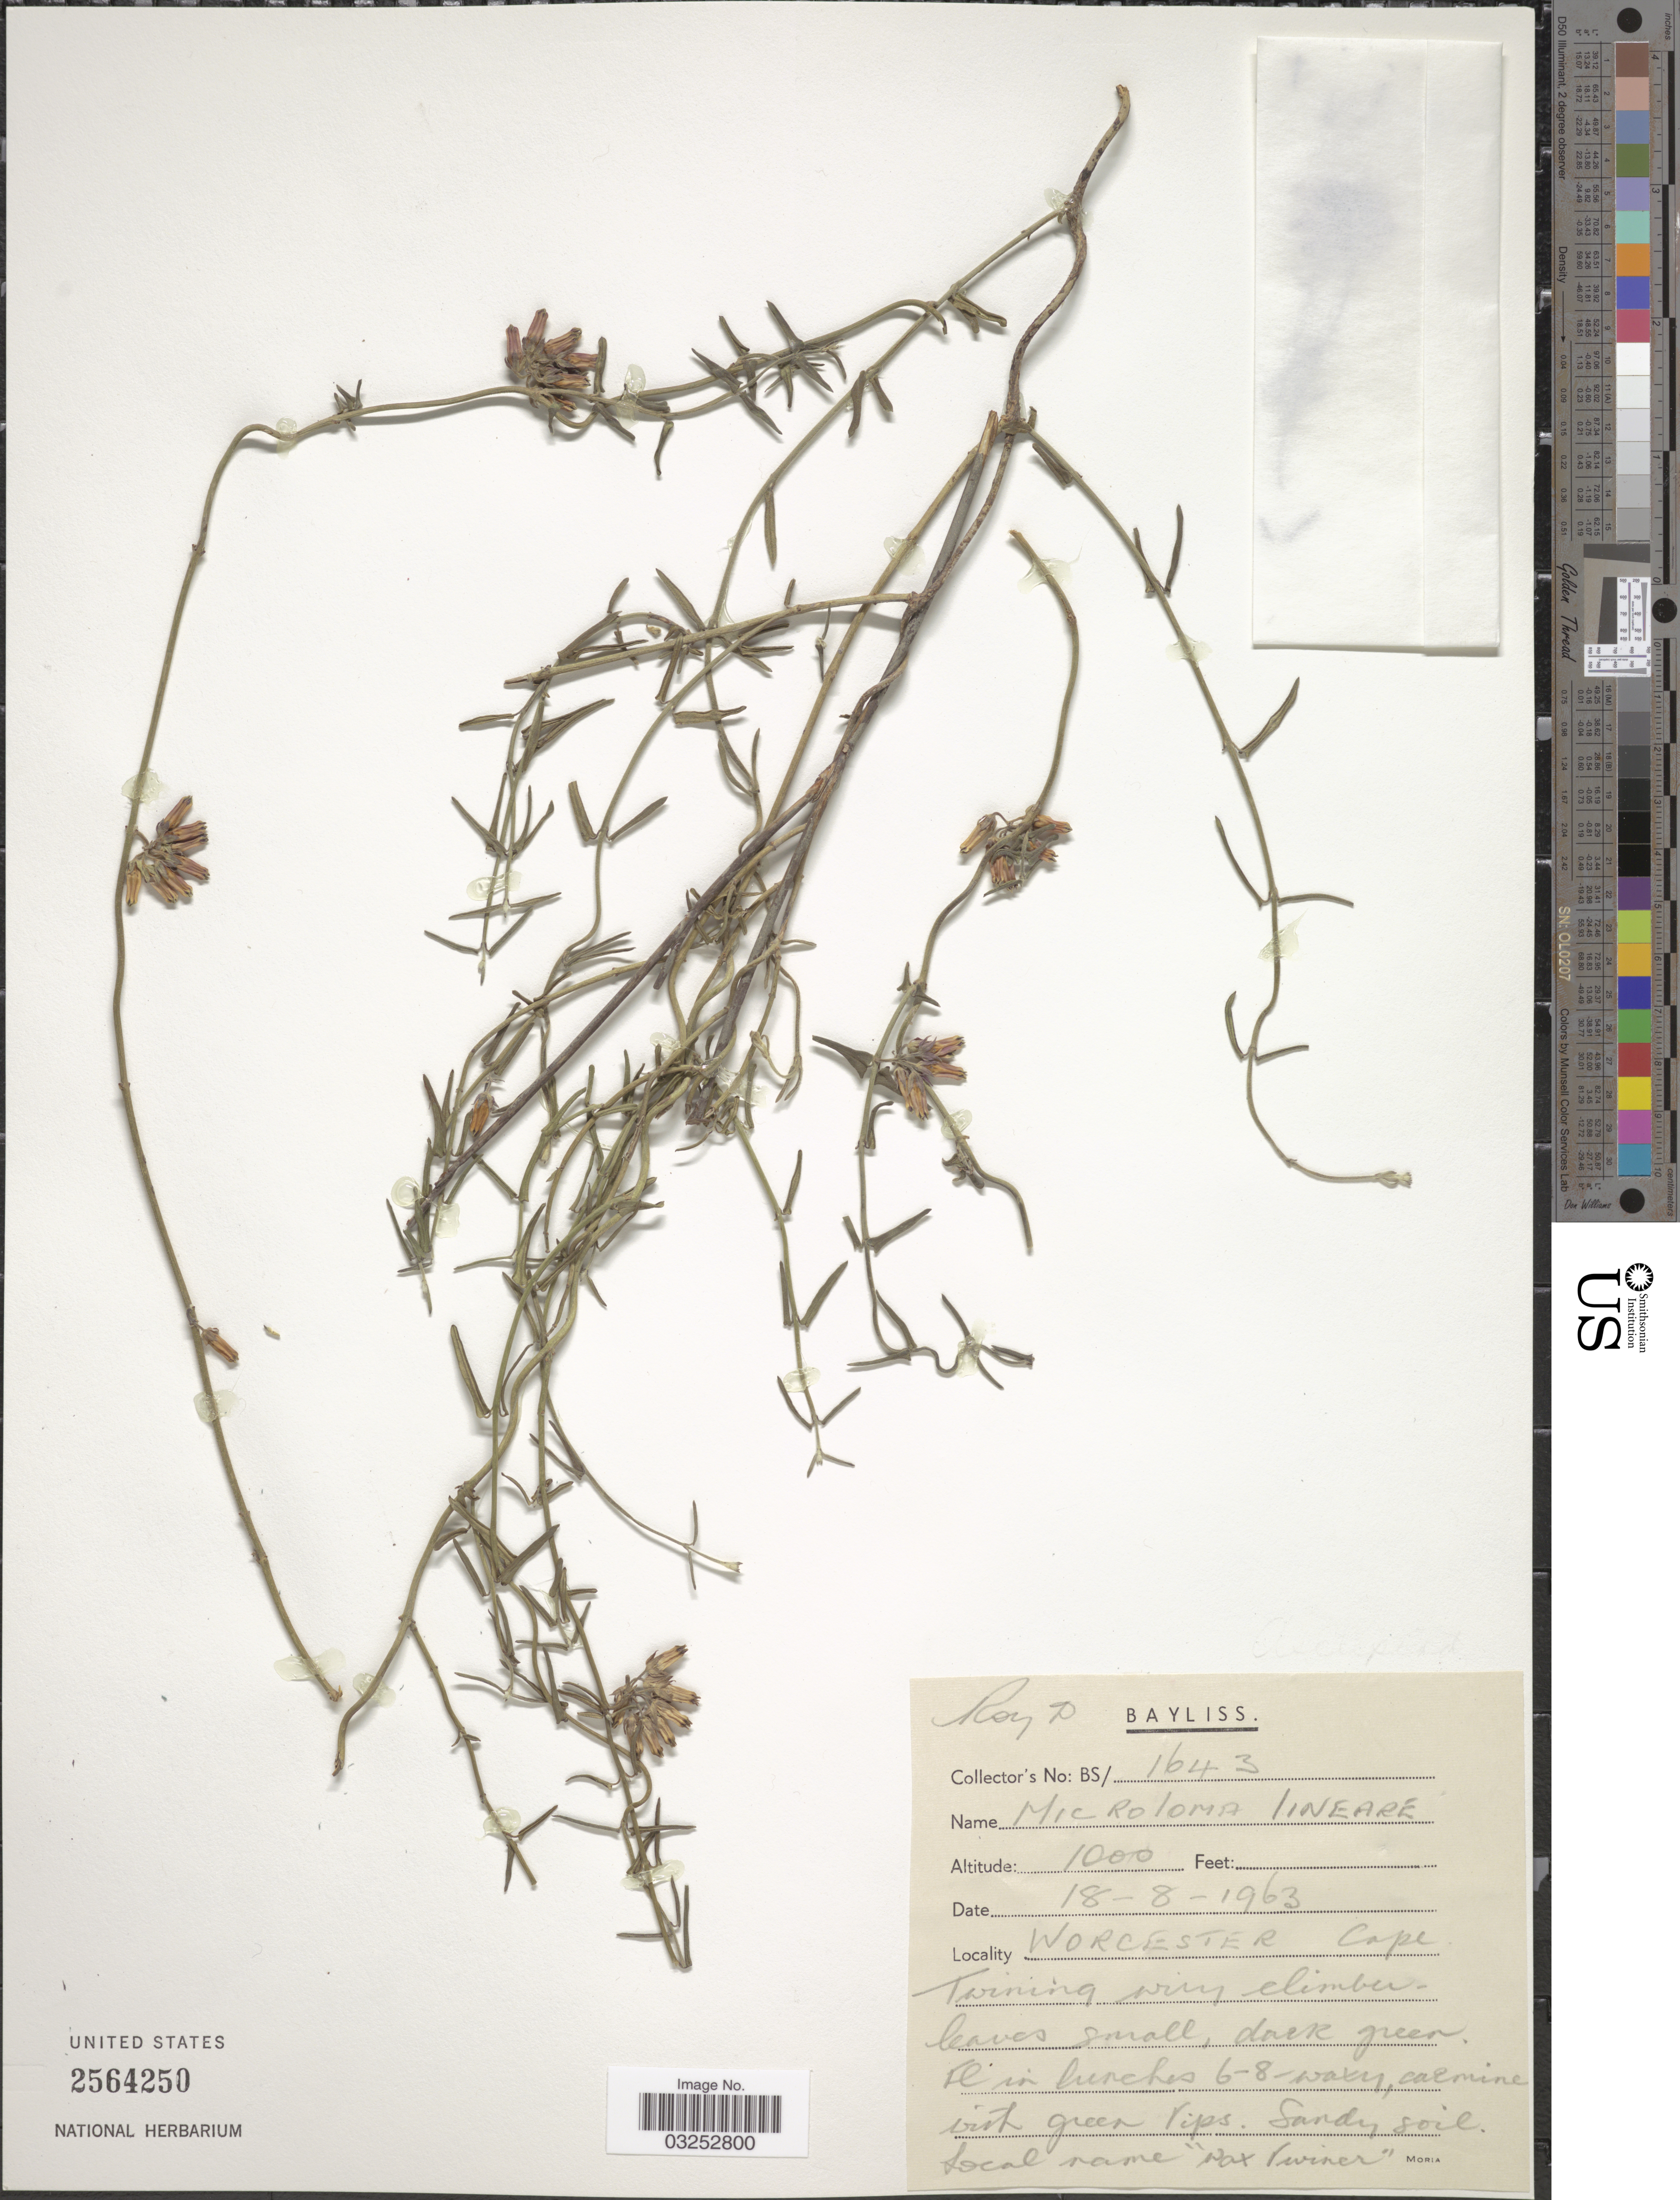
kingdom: Plantae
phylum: Tracheophyta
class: Magnoliopsida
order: Gentianales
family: Apocynaceae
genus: Microloma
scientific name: Microloma tenuifolium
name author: (L.) K. Schum.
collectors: R. Bayliss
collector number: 1643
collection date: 1963-08-18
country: South Africa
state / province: Western Cape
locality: Worcester Cape.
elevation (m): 305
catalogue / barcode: US 2564250